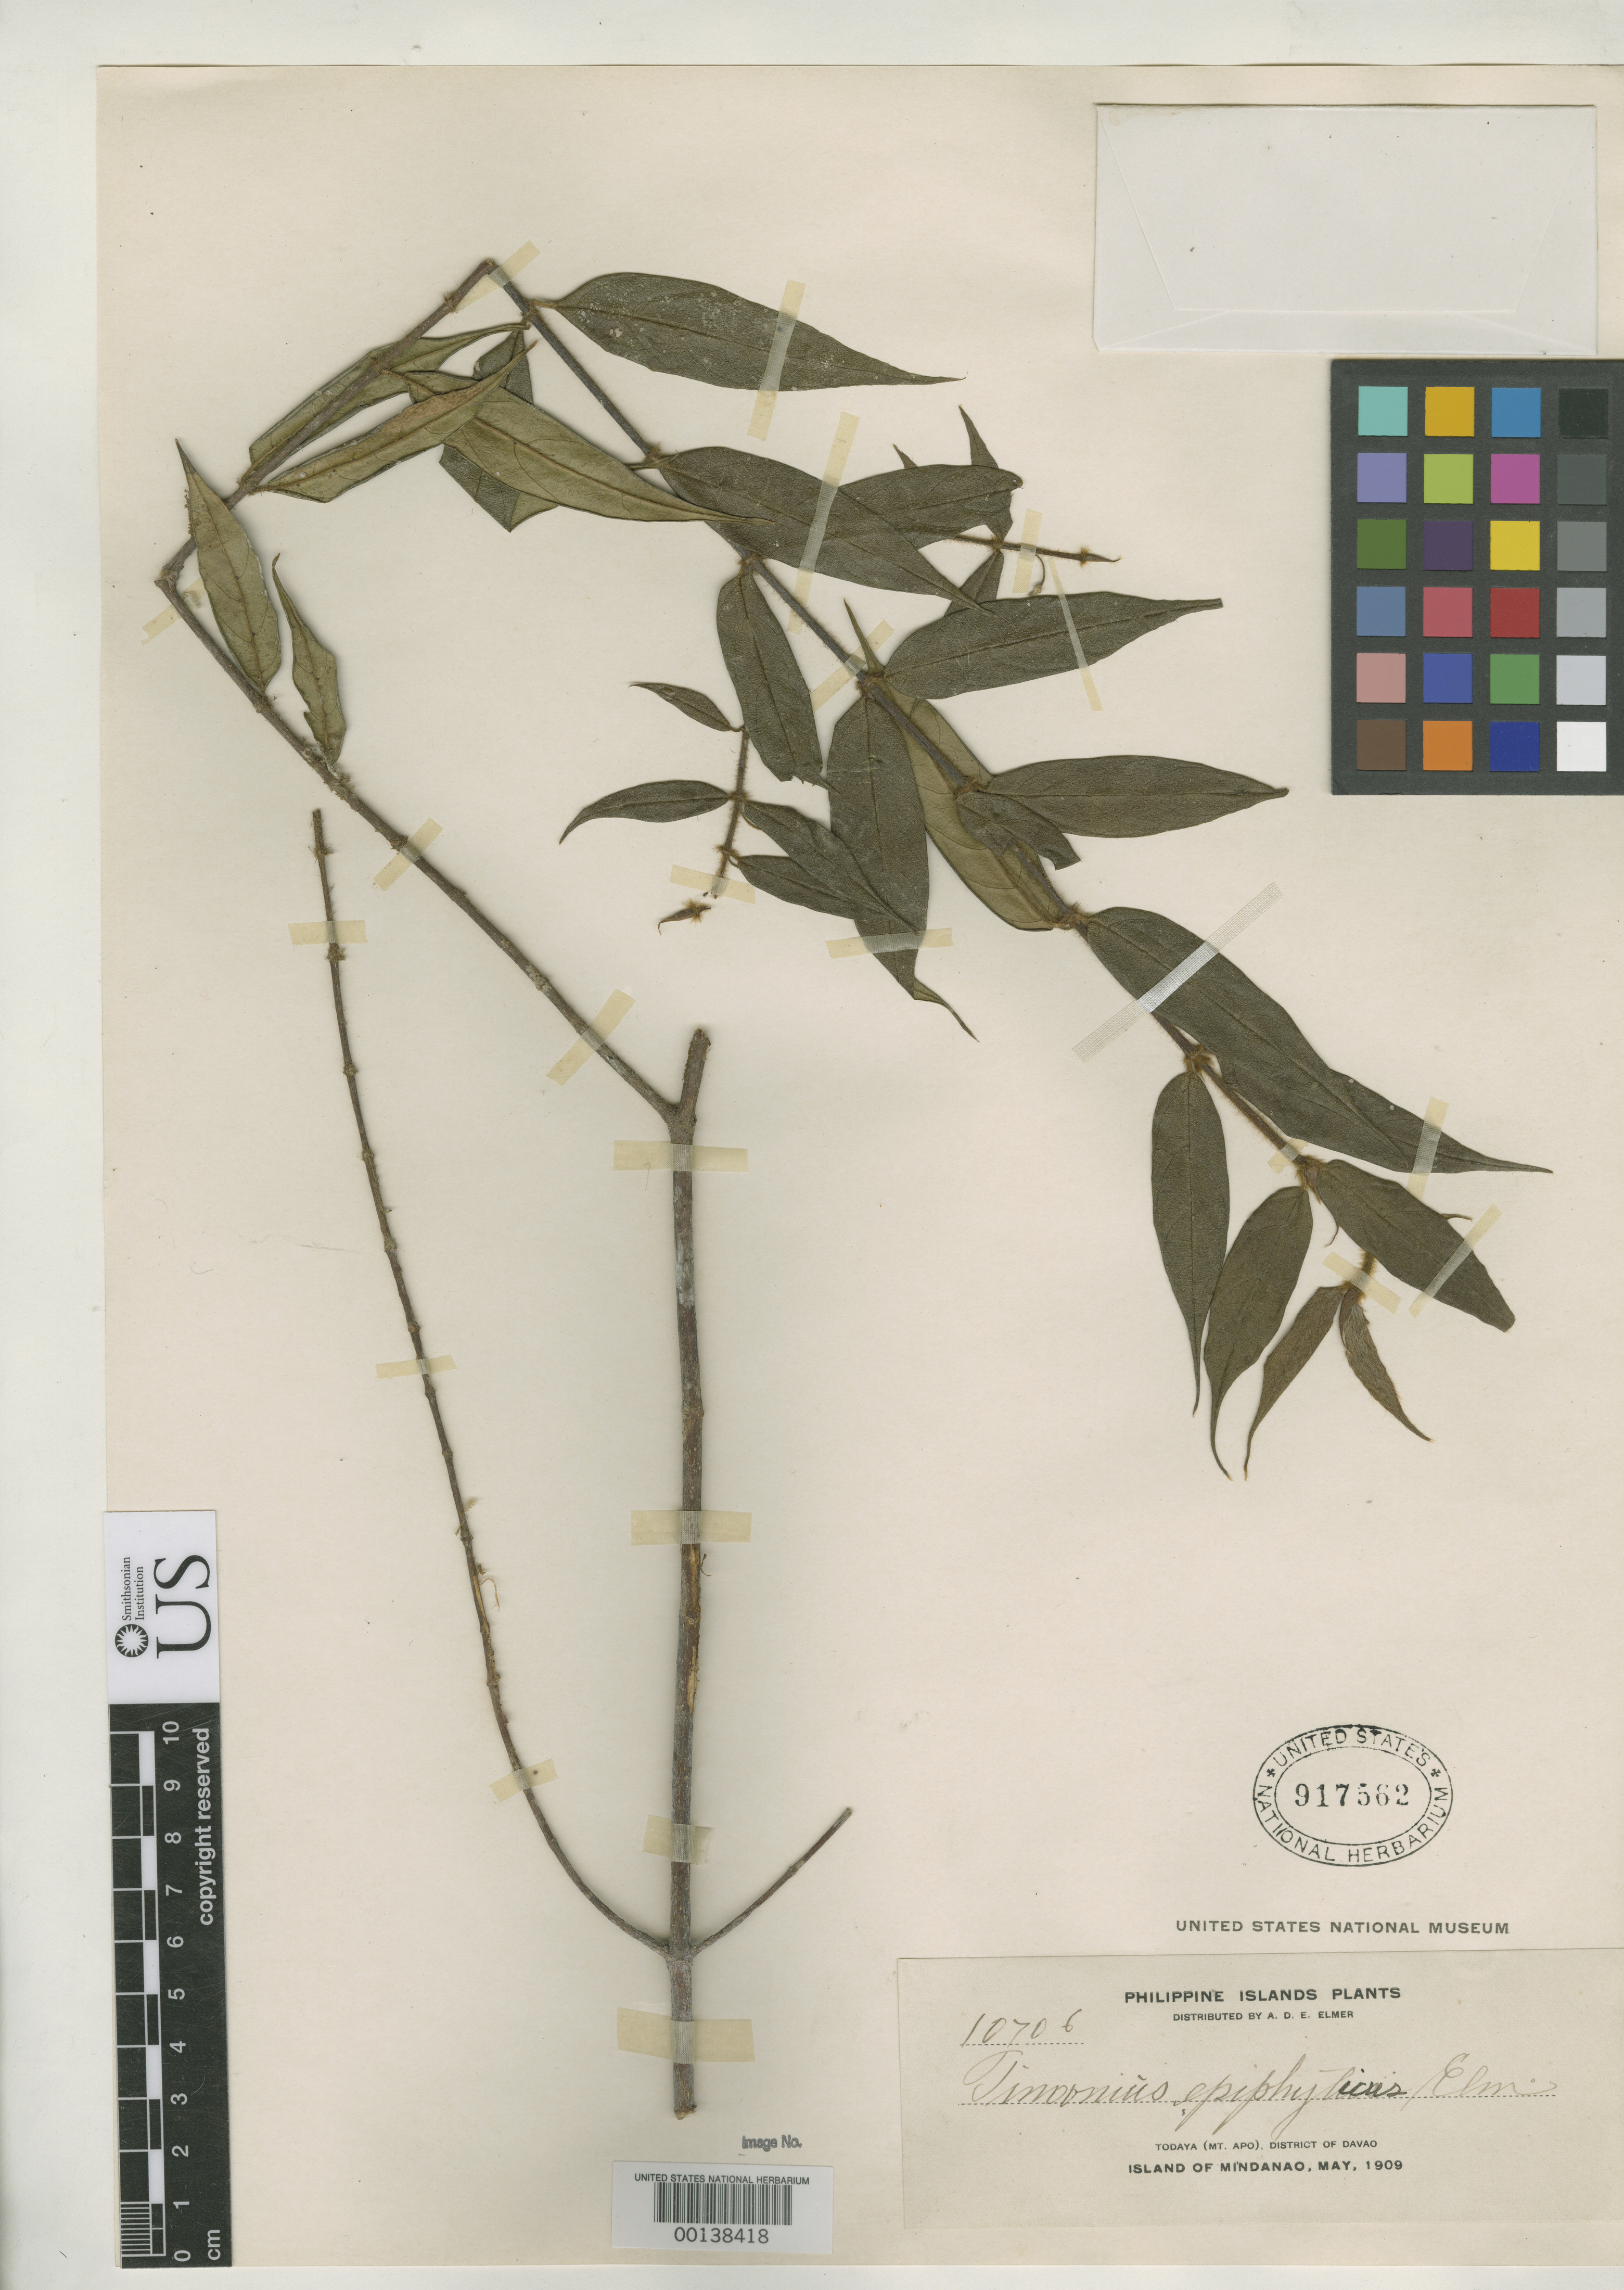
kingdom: Plantae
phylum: Tracheophyta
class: Magnoliopsida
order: Gentianales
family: Rubiaceae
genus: Timonius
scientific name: Timonius epiphyticus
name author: Elmer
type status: Isotype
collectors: A. D. E. Elmer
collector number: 10706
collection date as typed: May 1909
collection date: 1909-05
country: Philippines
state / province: Davao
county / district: Davao del Sur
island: Mindanao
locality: Todaya, Mount Apo; alt. 3500 ft.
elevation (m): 1067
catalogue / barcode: US 917562